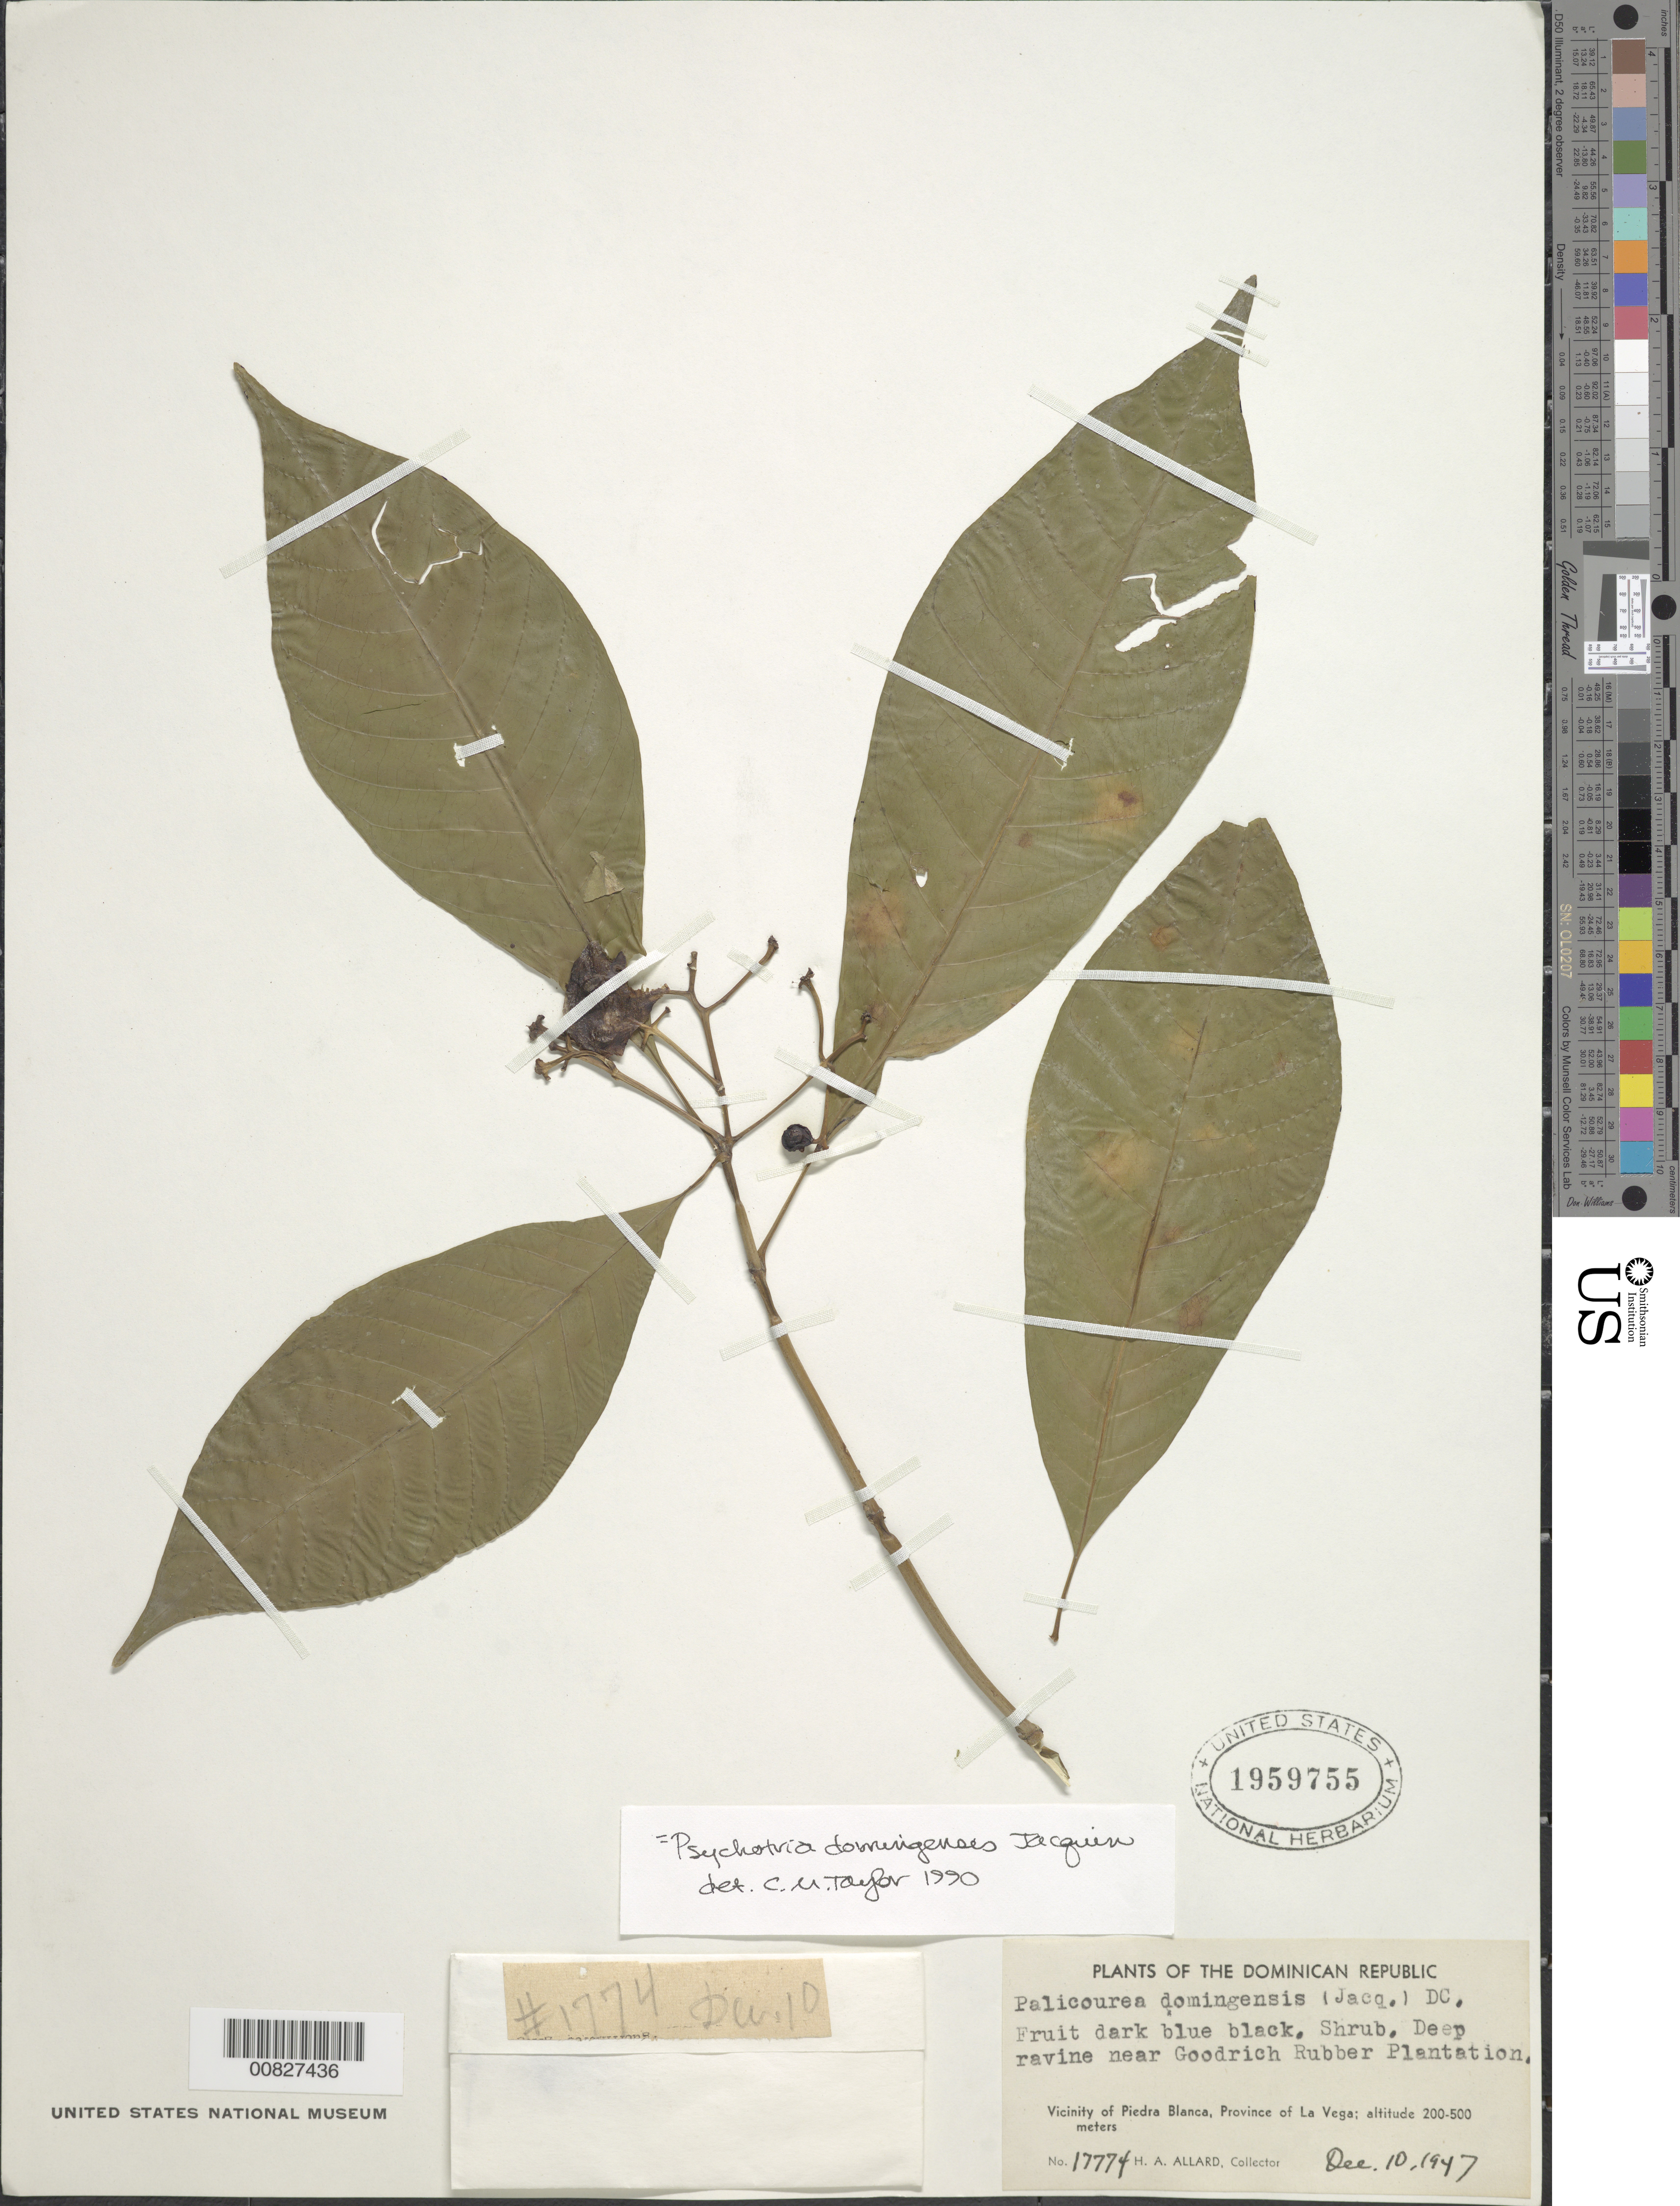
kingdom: Plantae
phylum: Tracheophyta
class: Magnoliopsida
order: Gentianales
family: Rubiaceae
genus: Psychotria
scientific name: Psychotria domingensis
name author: Jacq.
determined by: Taylor, Charlotte M.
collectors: H. A. Allard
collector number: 17774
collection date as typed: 10 Dec 1947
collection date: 1947-12-10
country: Dominican Republic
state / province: La Vega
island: Hispaniola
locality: Vicinity of Piedra Blanca, near Goodrich Rubber Plantation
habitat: Deep ravine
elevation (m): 200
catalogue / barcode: US 1959755